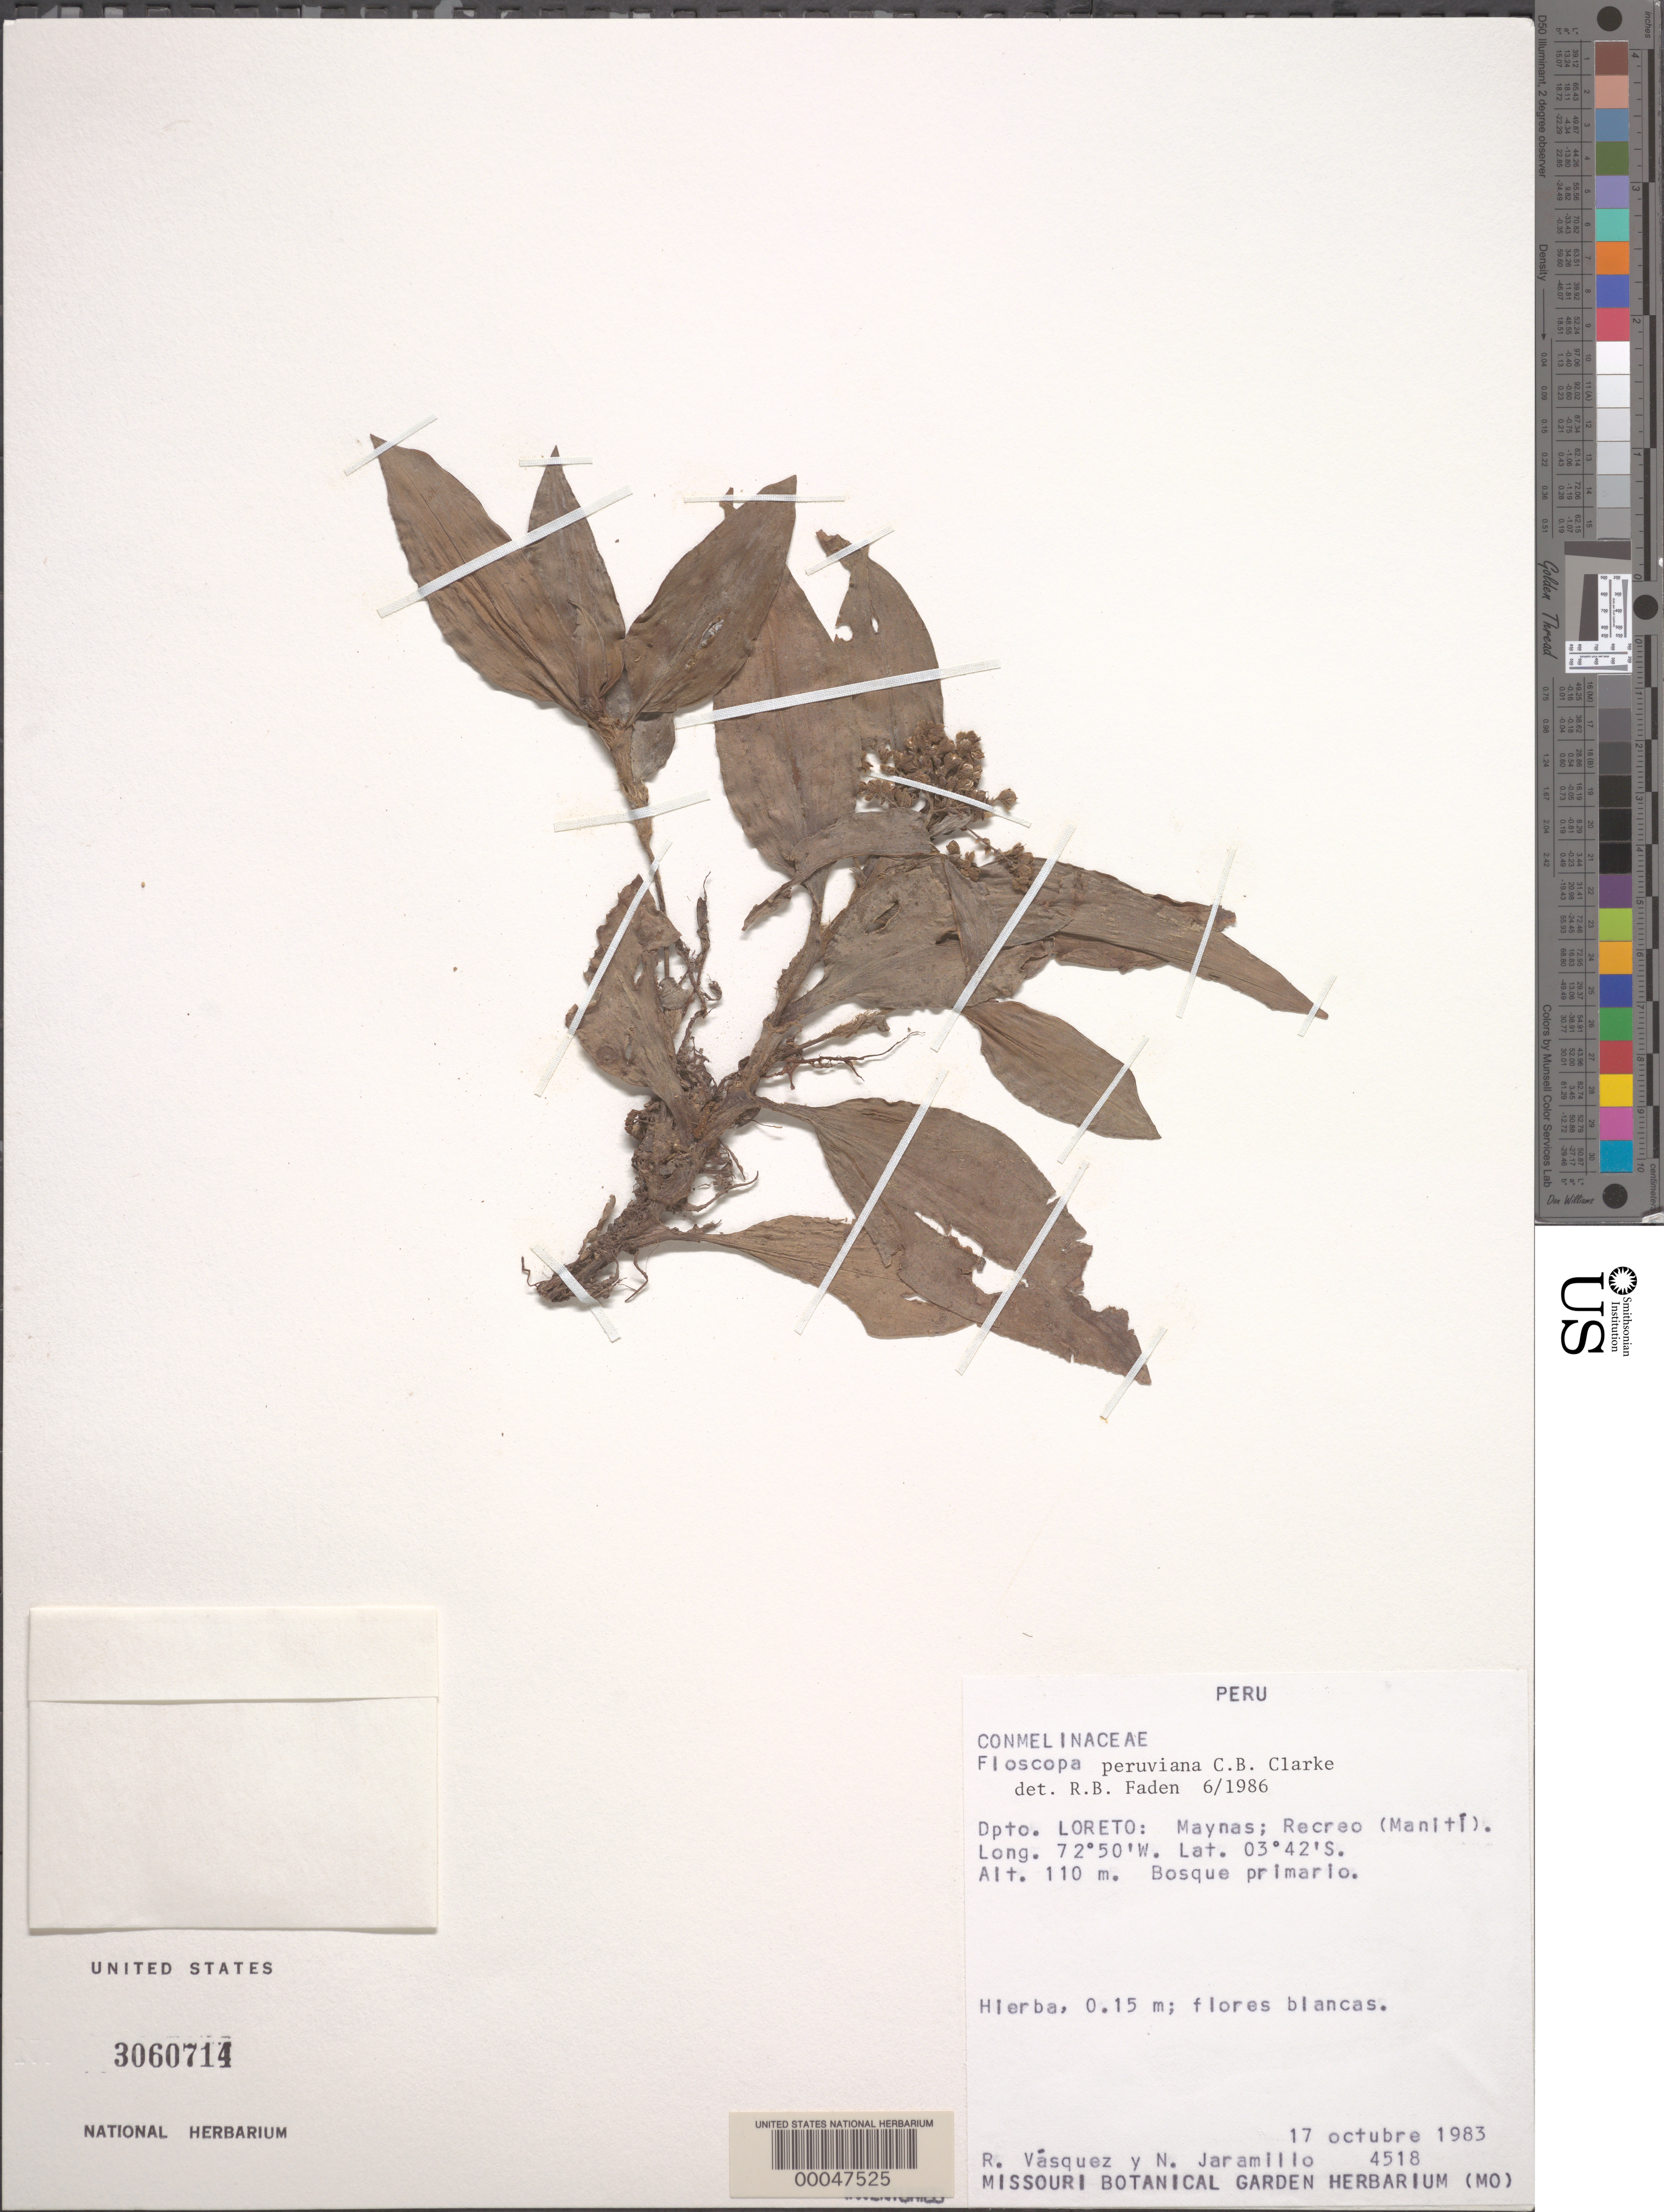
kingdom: Plantae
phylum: Tracheophyta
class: Liliopsida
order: Commelinales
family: Commelinaceae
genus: Floscopa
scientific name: Floscopa peruviana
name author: Hassk. ex C.B. Clarke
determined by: Faden, Robert B., (US), Smithsonian Institution - National Museum of Natural History (UNITED STATES)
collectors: R. Vasquez & N. Jaramillo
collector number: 4518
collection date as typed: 17 Oct 1983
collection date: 1983-10-17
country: Peru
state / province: Loreto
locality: Maynas, recreo (maniti)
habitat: Primary forest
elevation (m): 110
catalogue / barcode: US 3060714